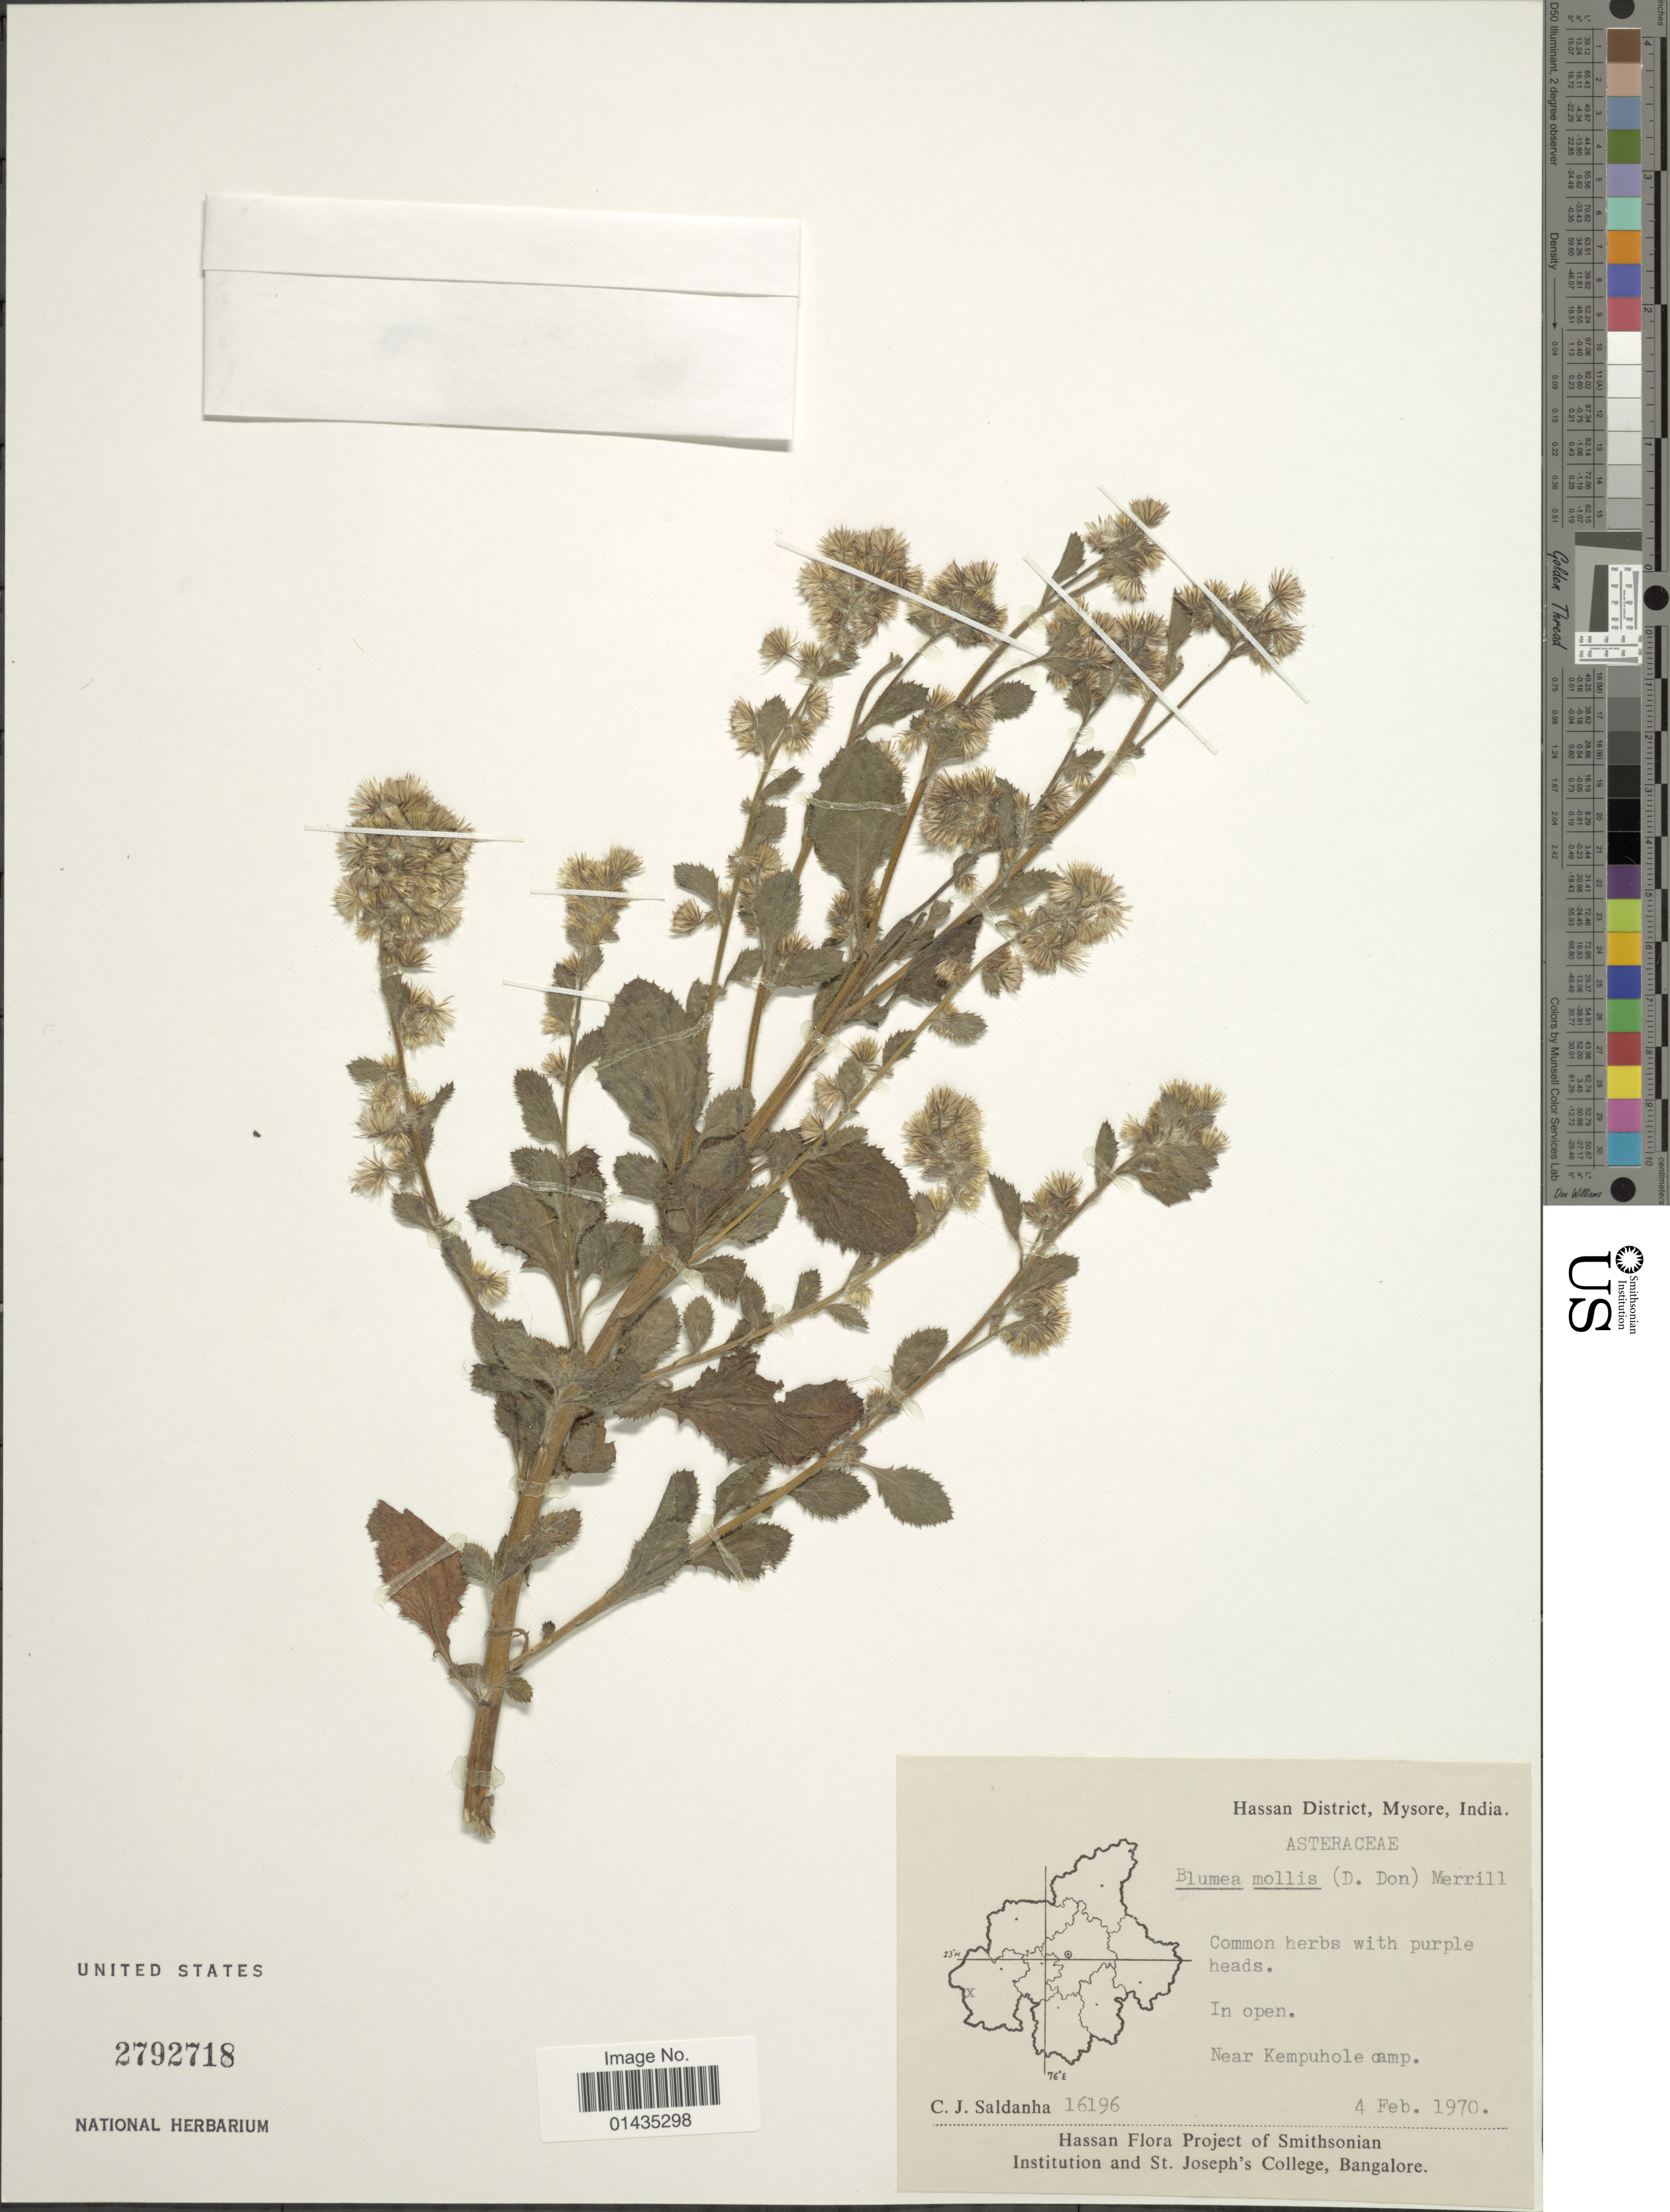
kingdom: Plantae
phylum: Tracheophyta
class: Magnoliopsida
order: Asterales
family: Asteraceae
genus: Blumea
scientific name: Blumea mollis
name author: (D. Don) Merr.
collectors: C. J. Saldanha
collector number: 16196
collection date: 1970-02-04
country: India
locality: Hassan District, Mysore, near the Kempuhole camp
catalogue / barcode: US 2792718